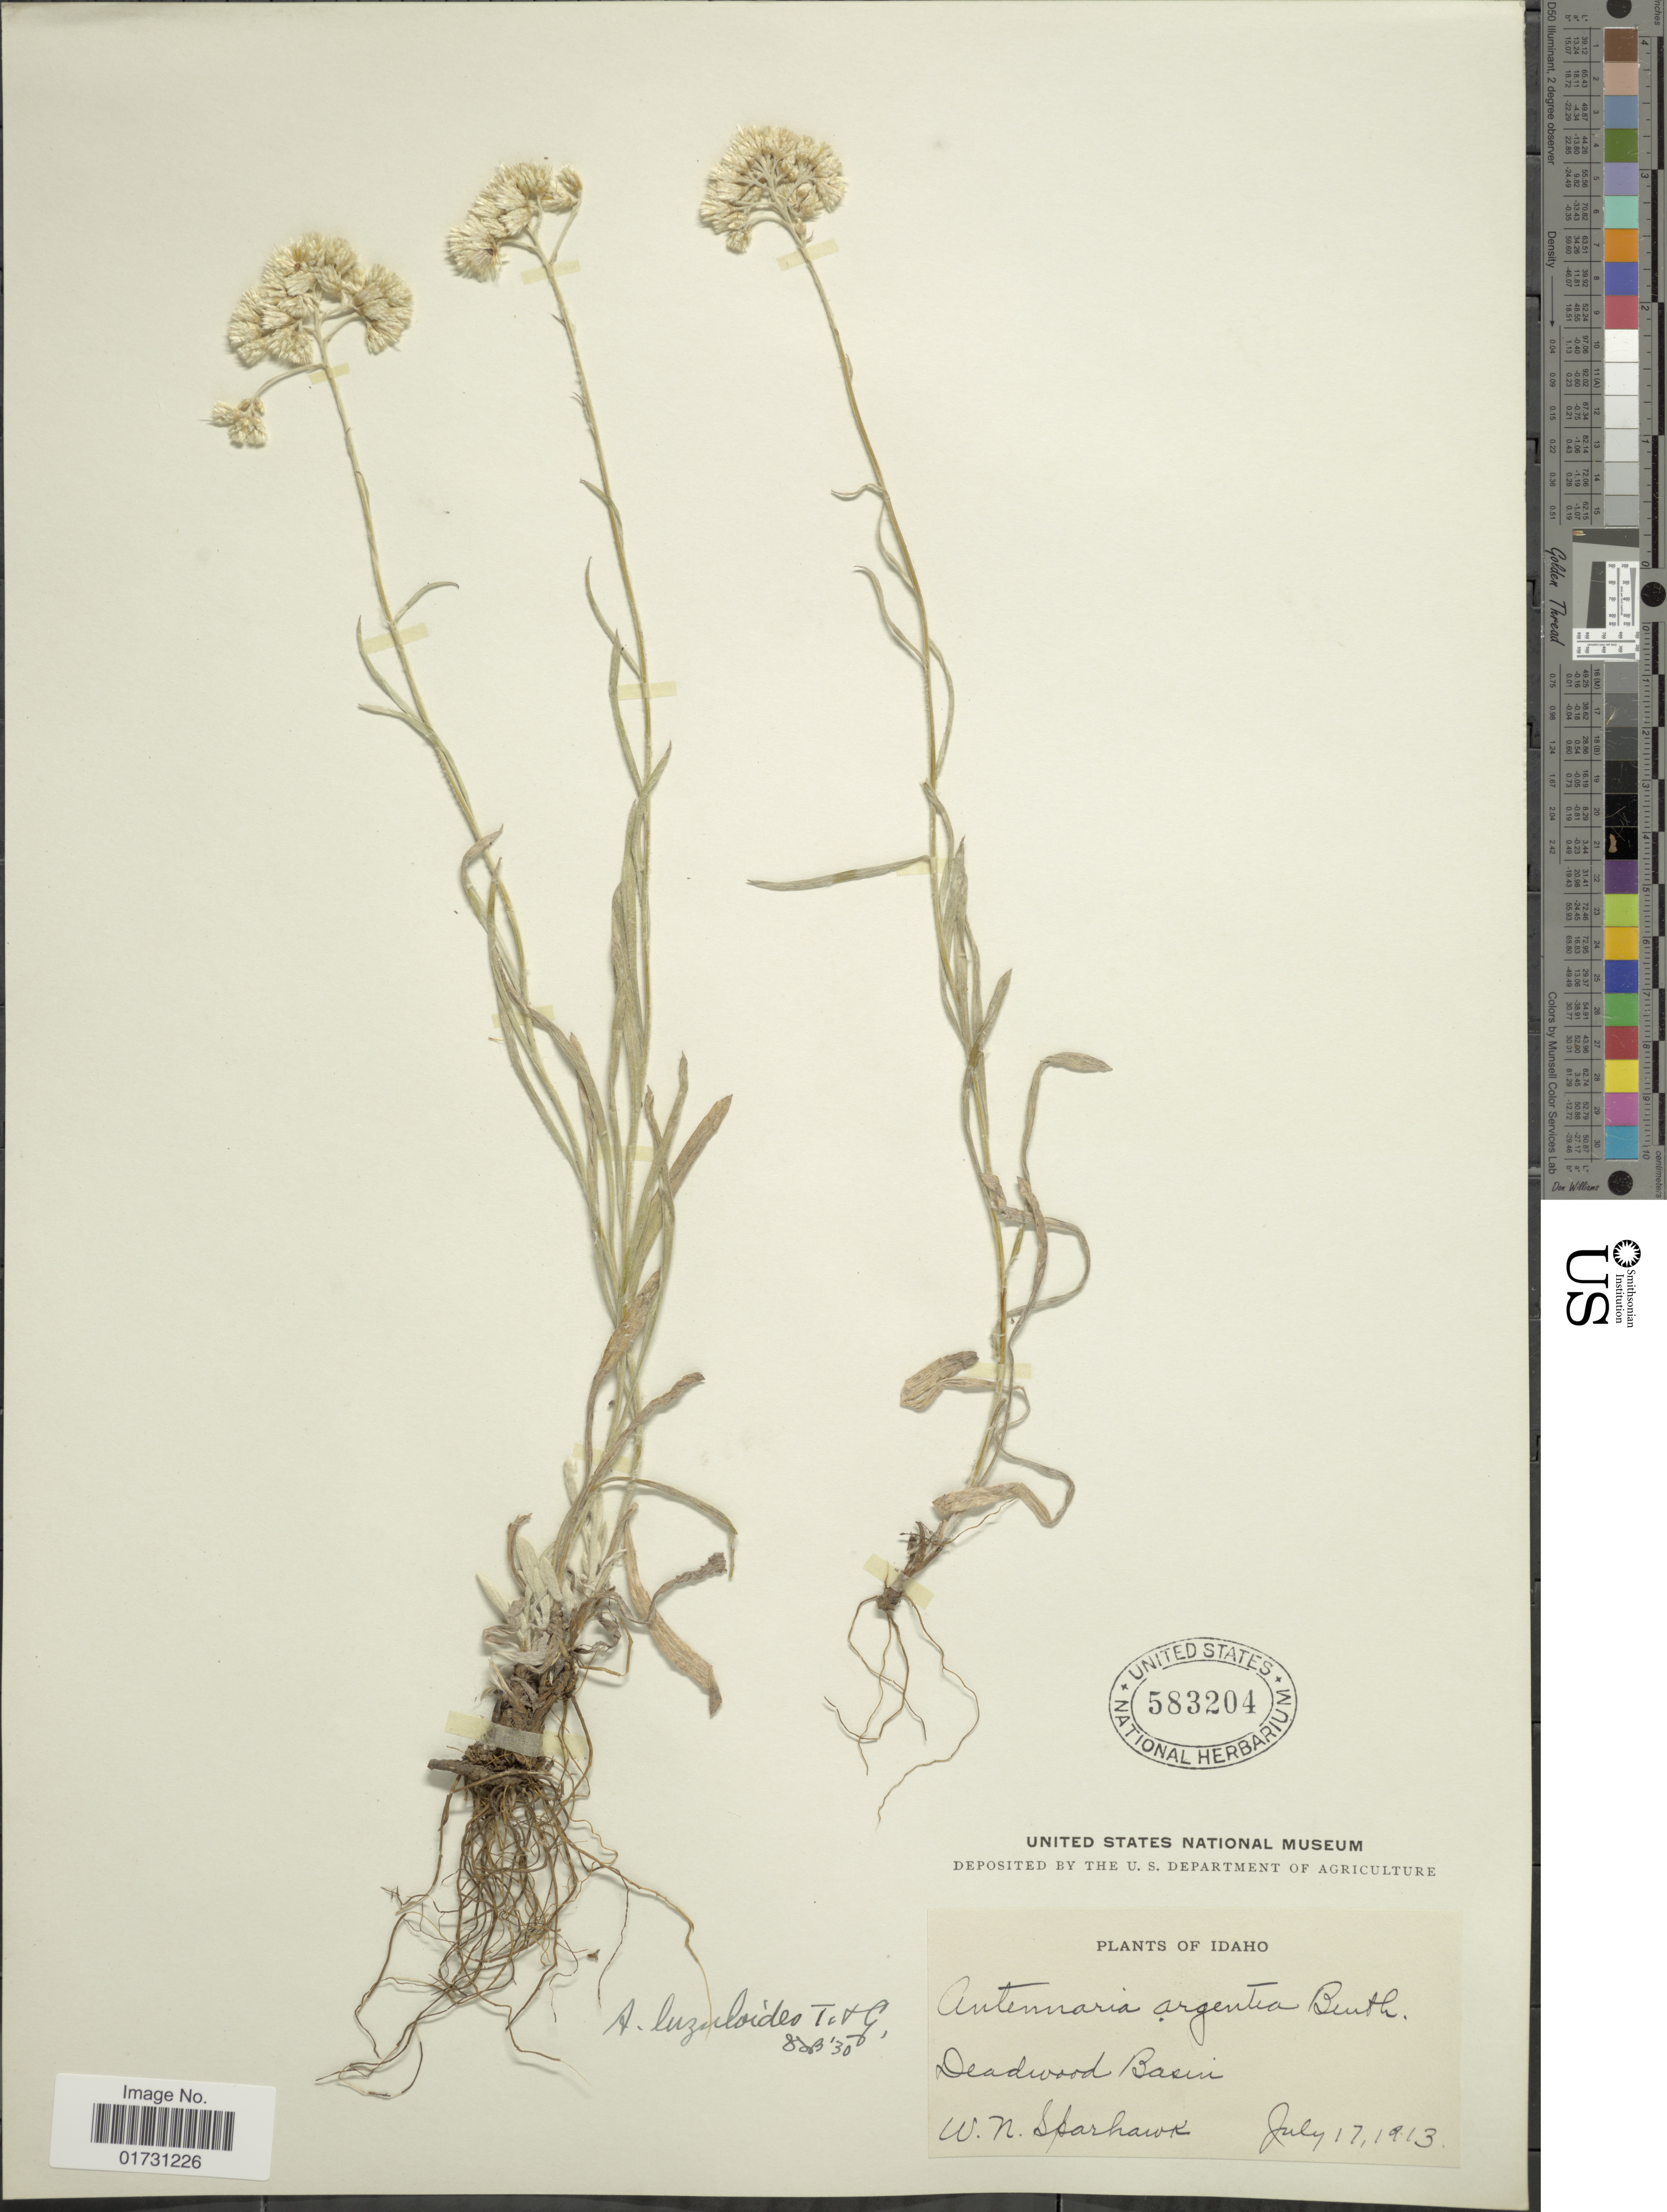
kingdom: Plantae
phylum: Tracheophyta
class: Magnoliopsida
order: Asterales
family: Asteraceae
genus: Antennaria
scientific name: Antennaria luzuloides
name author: Torr. & A. Gray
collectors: W. Sparhawk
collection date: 1913-07-17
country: United States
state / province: Idaho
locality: Deadwood Basin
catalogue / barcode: US 583204